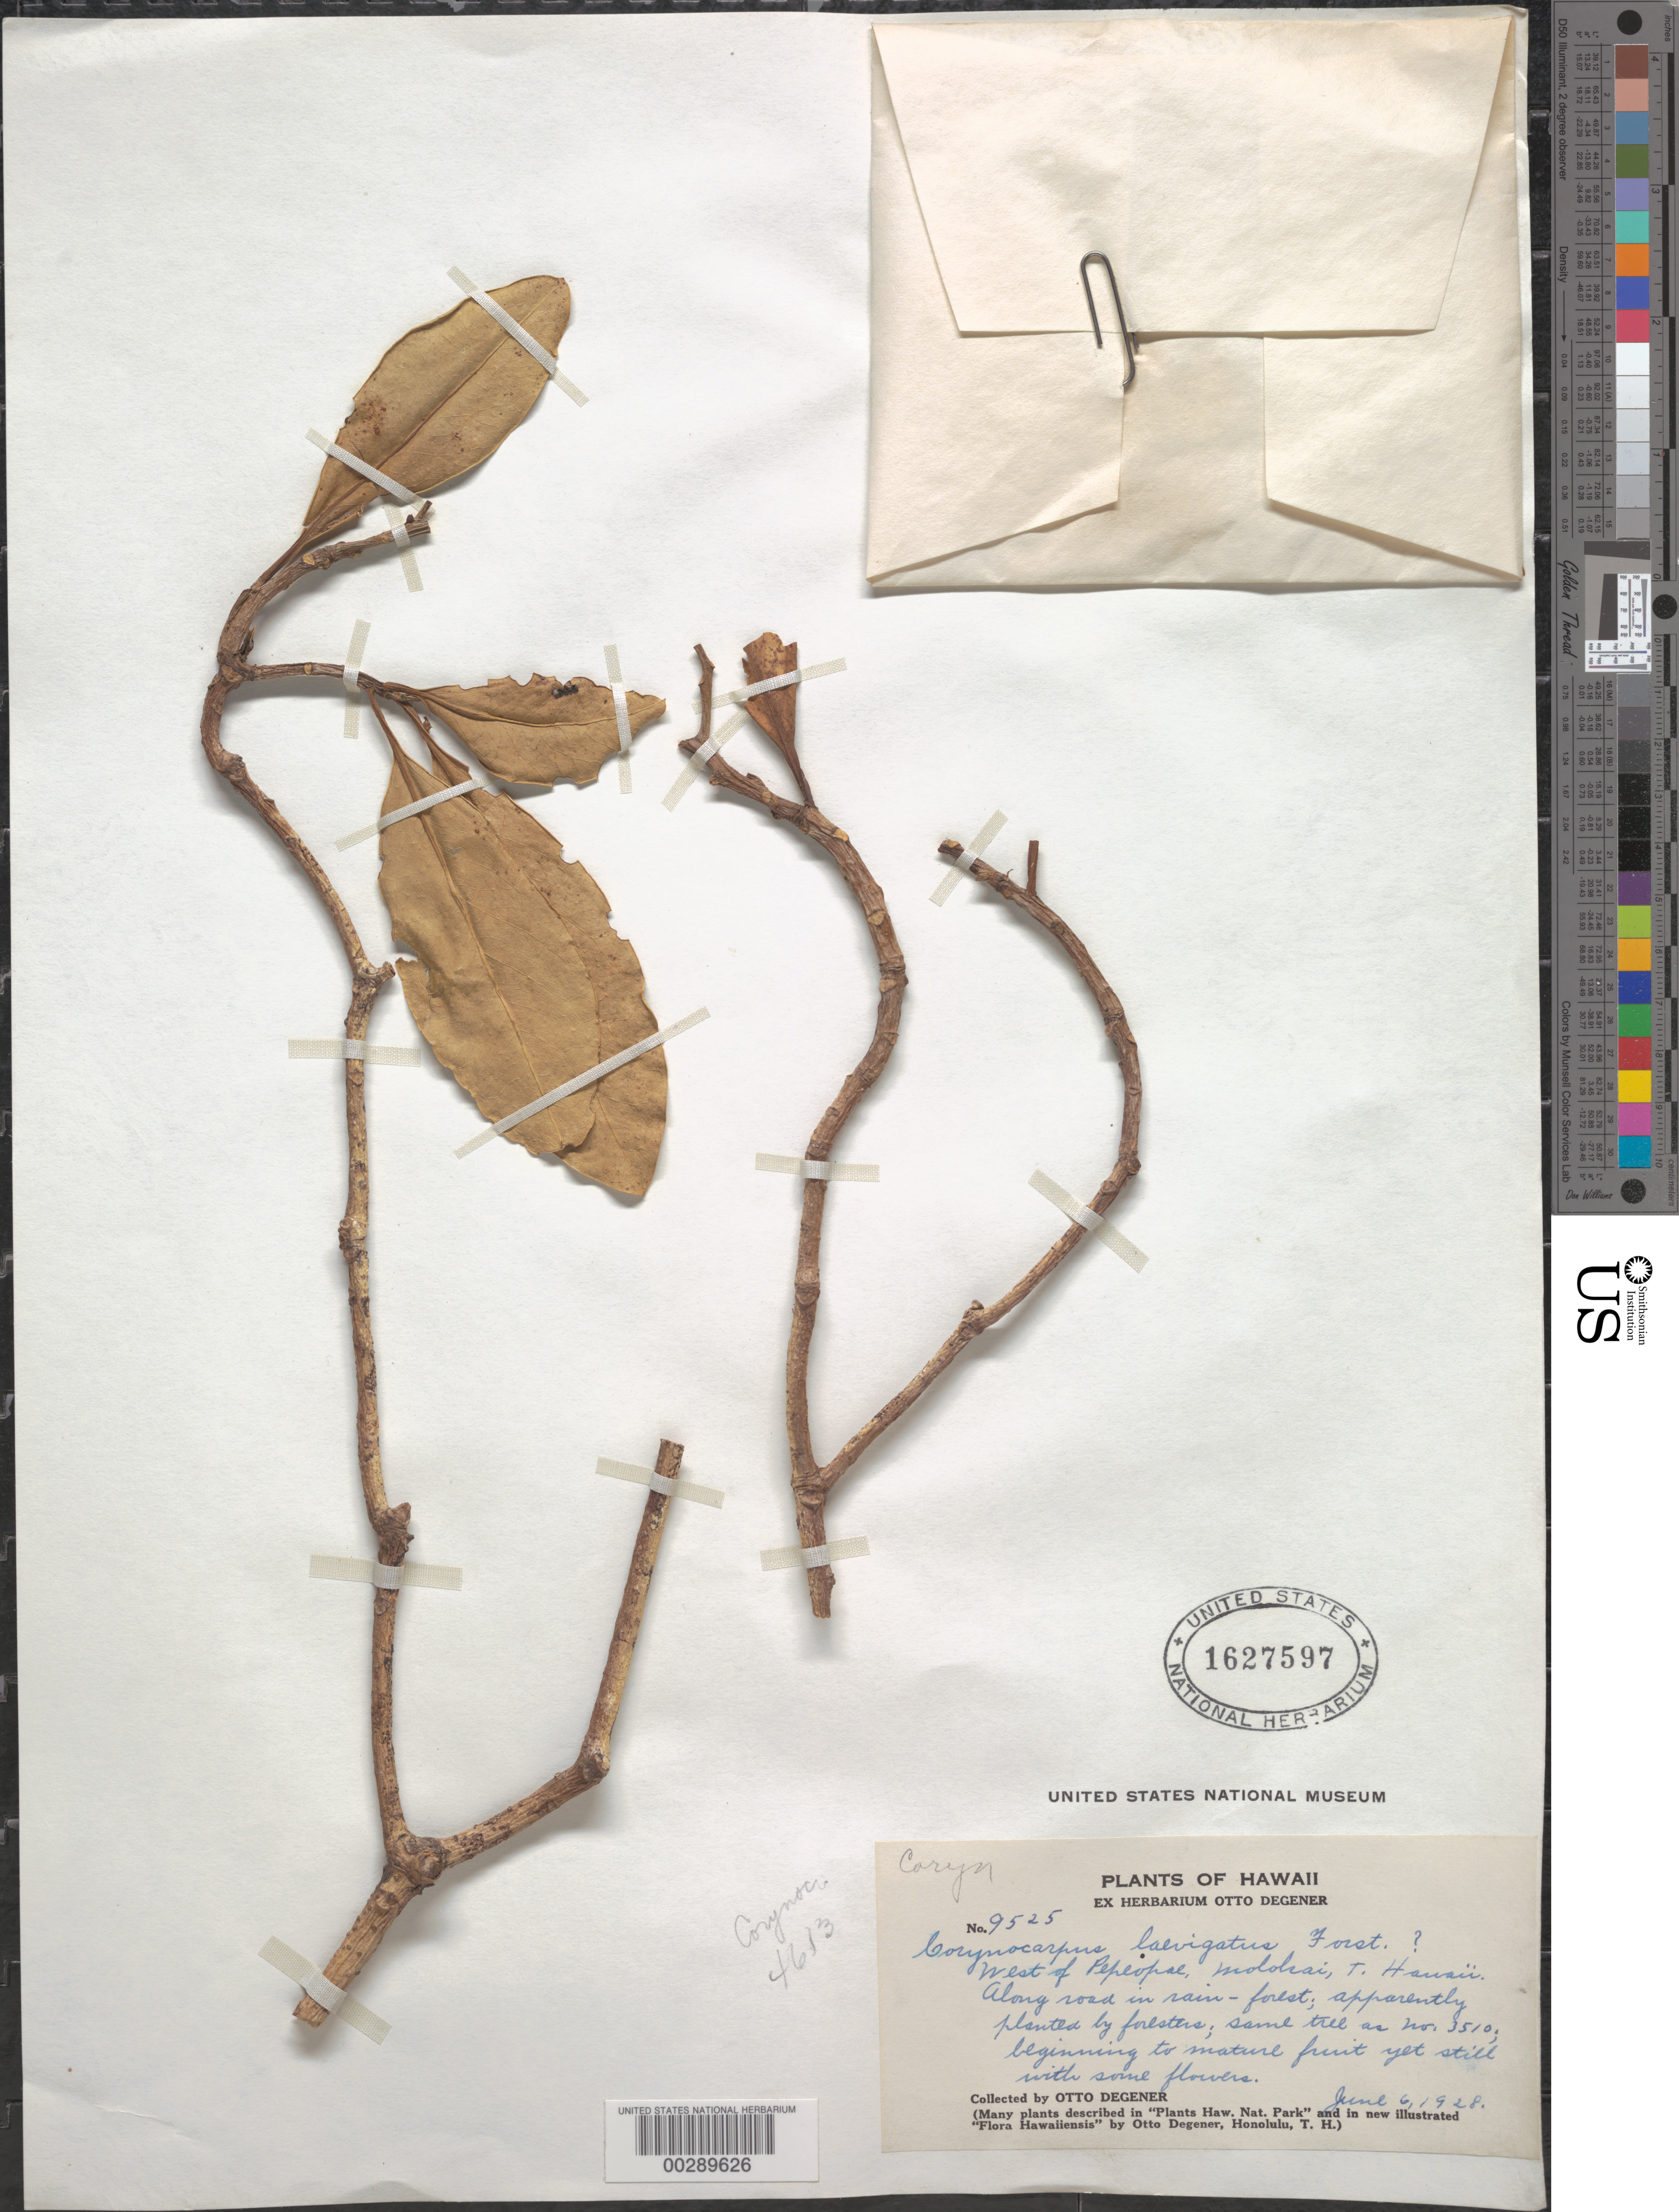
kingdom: Plantae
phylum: Tracheophyta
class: Magnoliopsida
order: Cucurbitales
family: Corynocarpaceae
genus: Corynocarpus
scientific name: Corynocarpus laevigatus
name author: J.R. Forst. & G. Forst.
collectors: O. Degener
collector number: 9525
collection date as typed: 06 Jun 1928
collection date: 1928-06-06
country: United States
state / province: Hawaii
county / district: Maui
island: Moloka'i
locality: W of pepeopae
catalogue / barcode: US 1627597